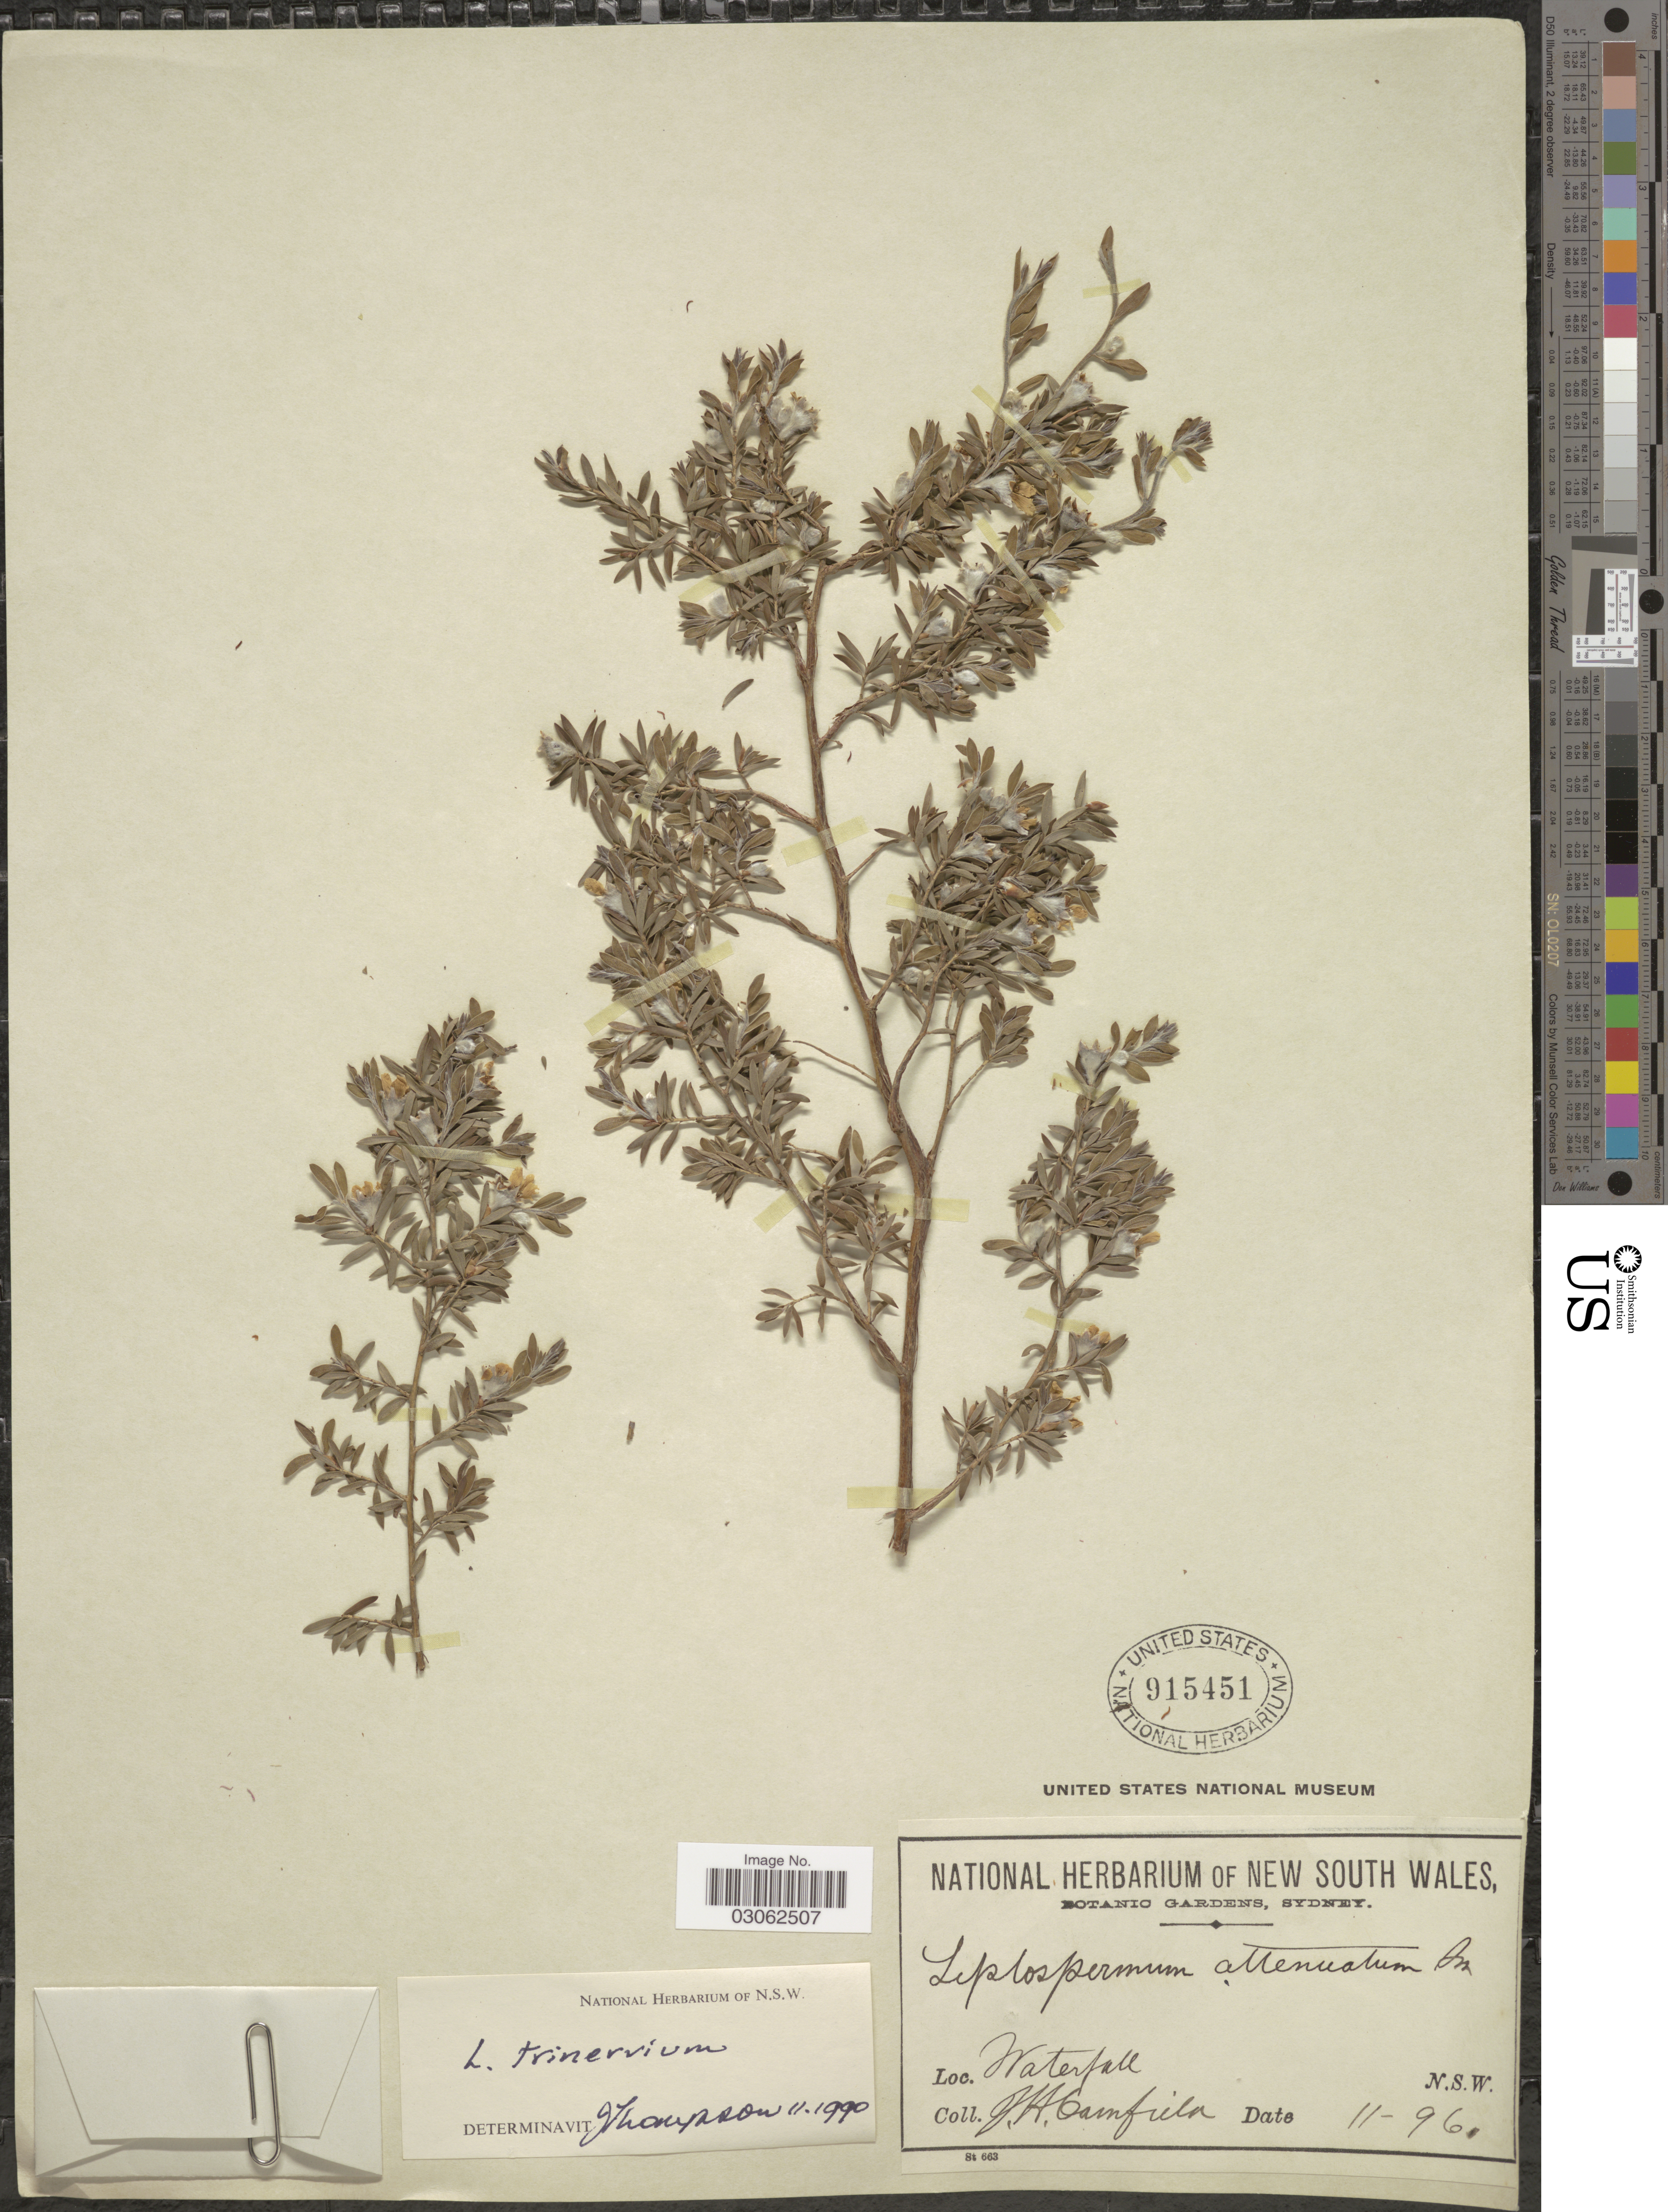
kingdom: Plantae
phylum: Tracheophyta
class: Magnoliopsida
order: Myrtales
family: Myrtaceae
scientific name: Gaudium trinervium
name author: (J. White) P.G. Wilson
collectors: J. Camfield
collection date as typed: Transcribed d/m/y: /11/96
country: Australia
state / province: New South Wales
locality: Waterfall N.S.W.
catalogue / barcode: US 915451